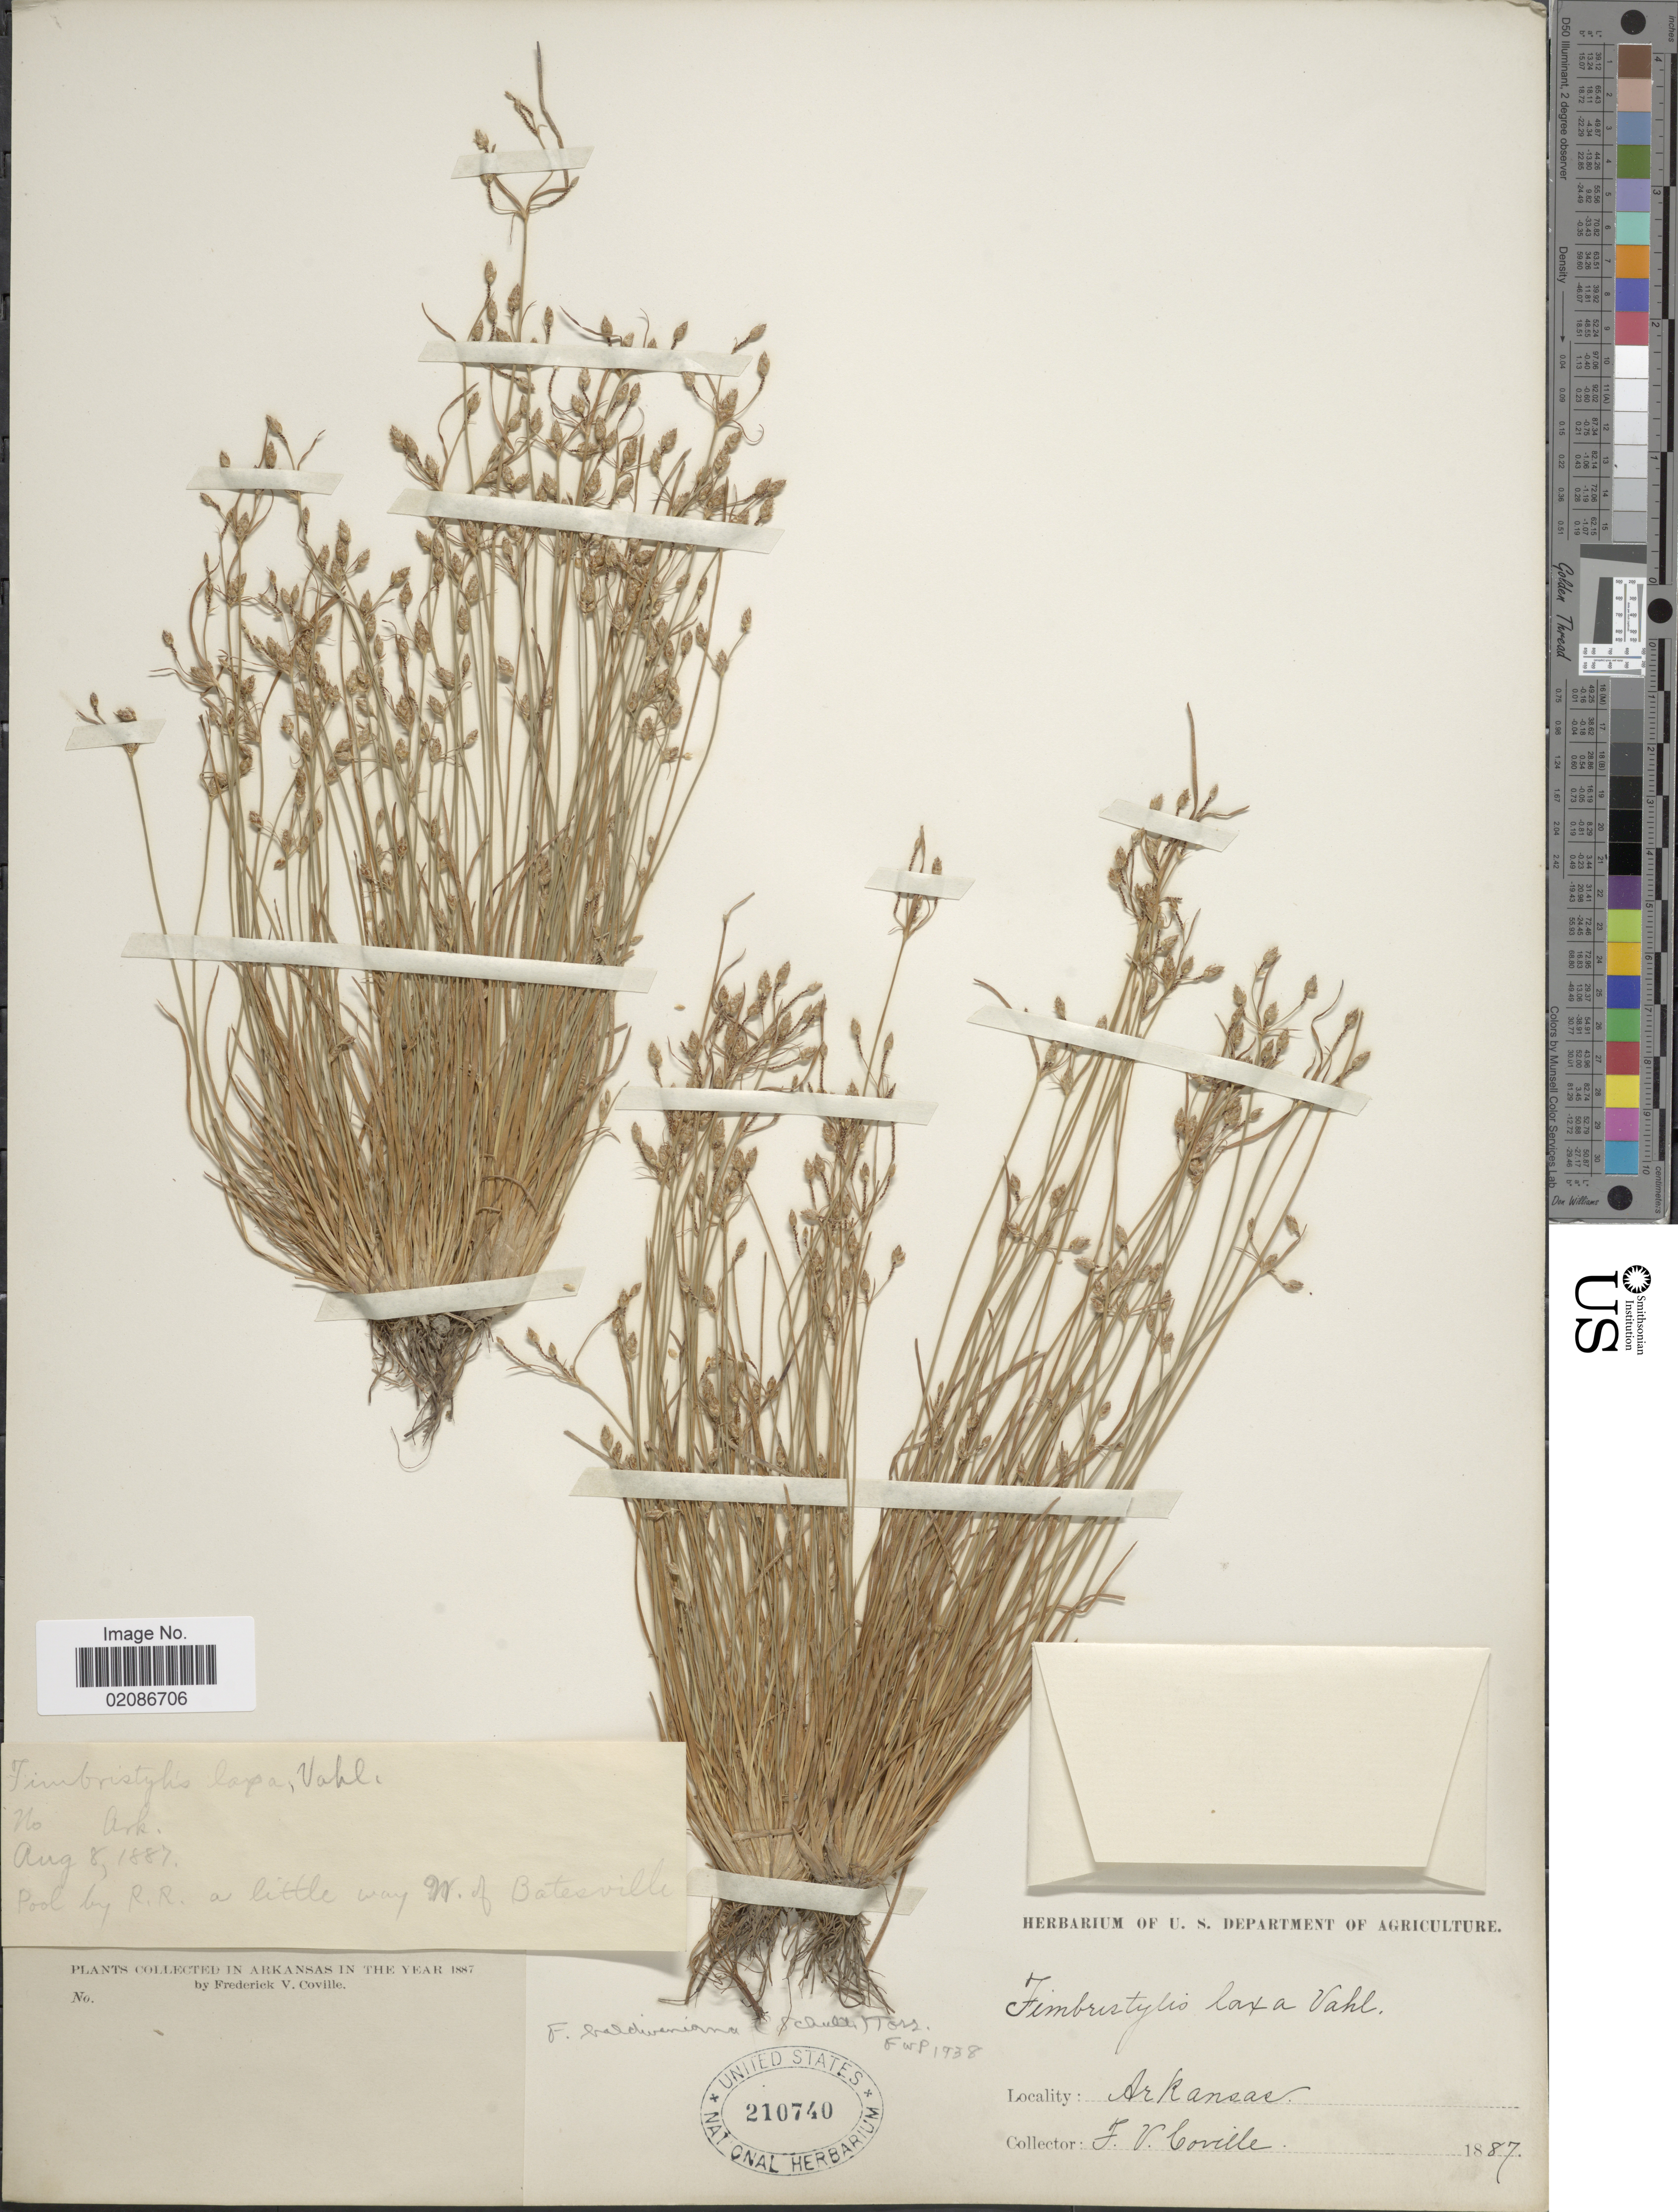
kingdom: Plantae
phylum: Tracheophyta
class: Liliopsida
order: Poales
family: Cyperaceae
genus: Fimbristylis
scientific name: Fimbristylis dichotoma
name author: (L.) Vahl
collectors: F. V. Coville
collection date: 1887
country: United States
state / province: Arkansas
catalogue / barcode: US 210740